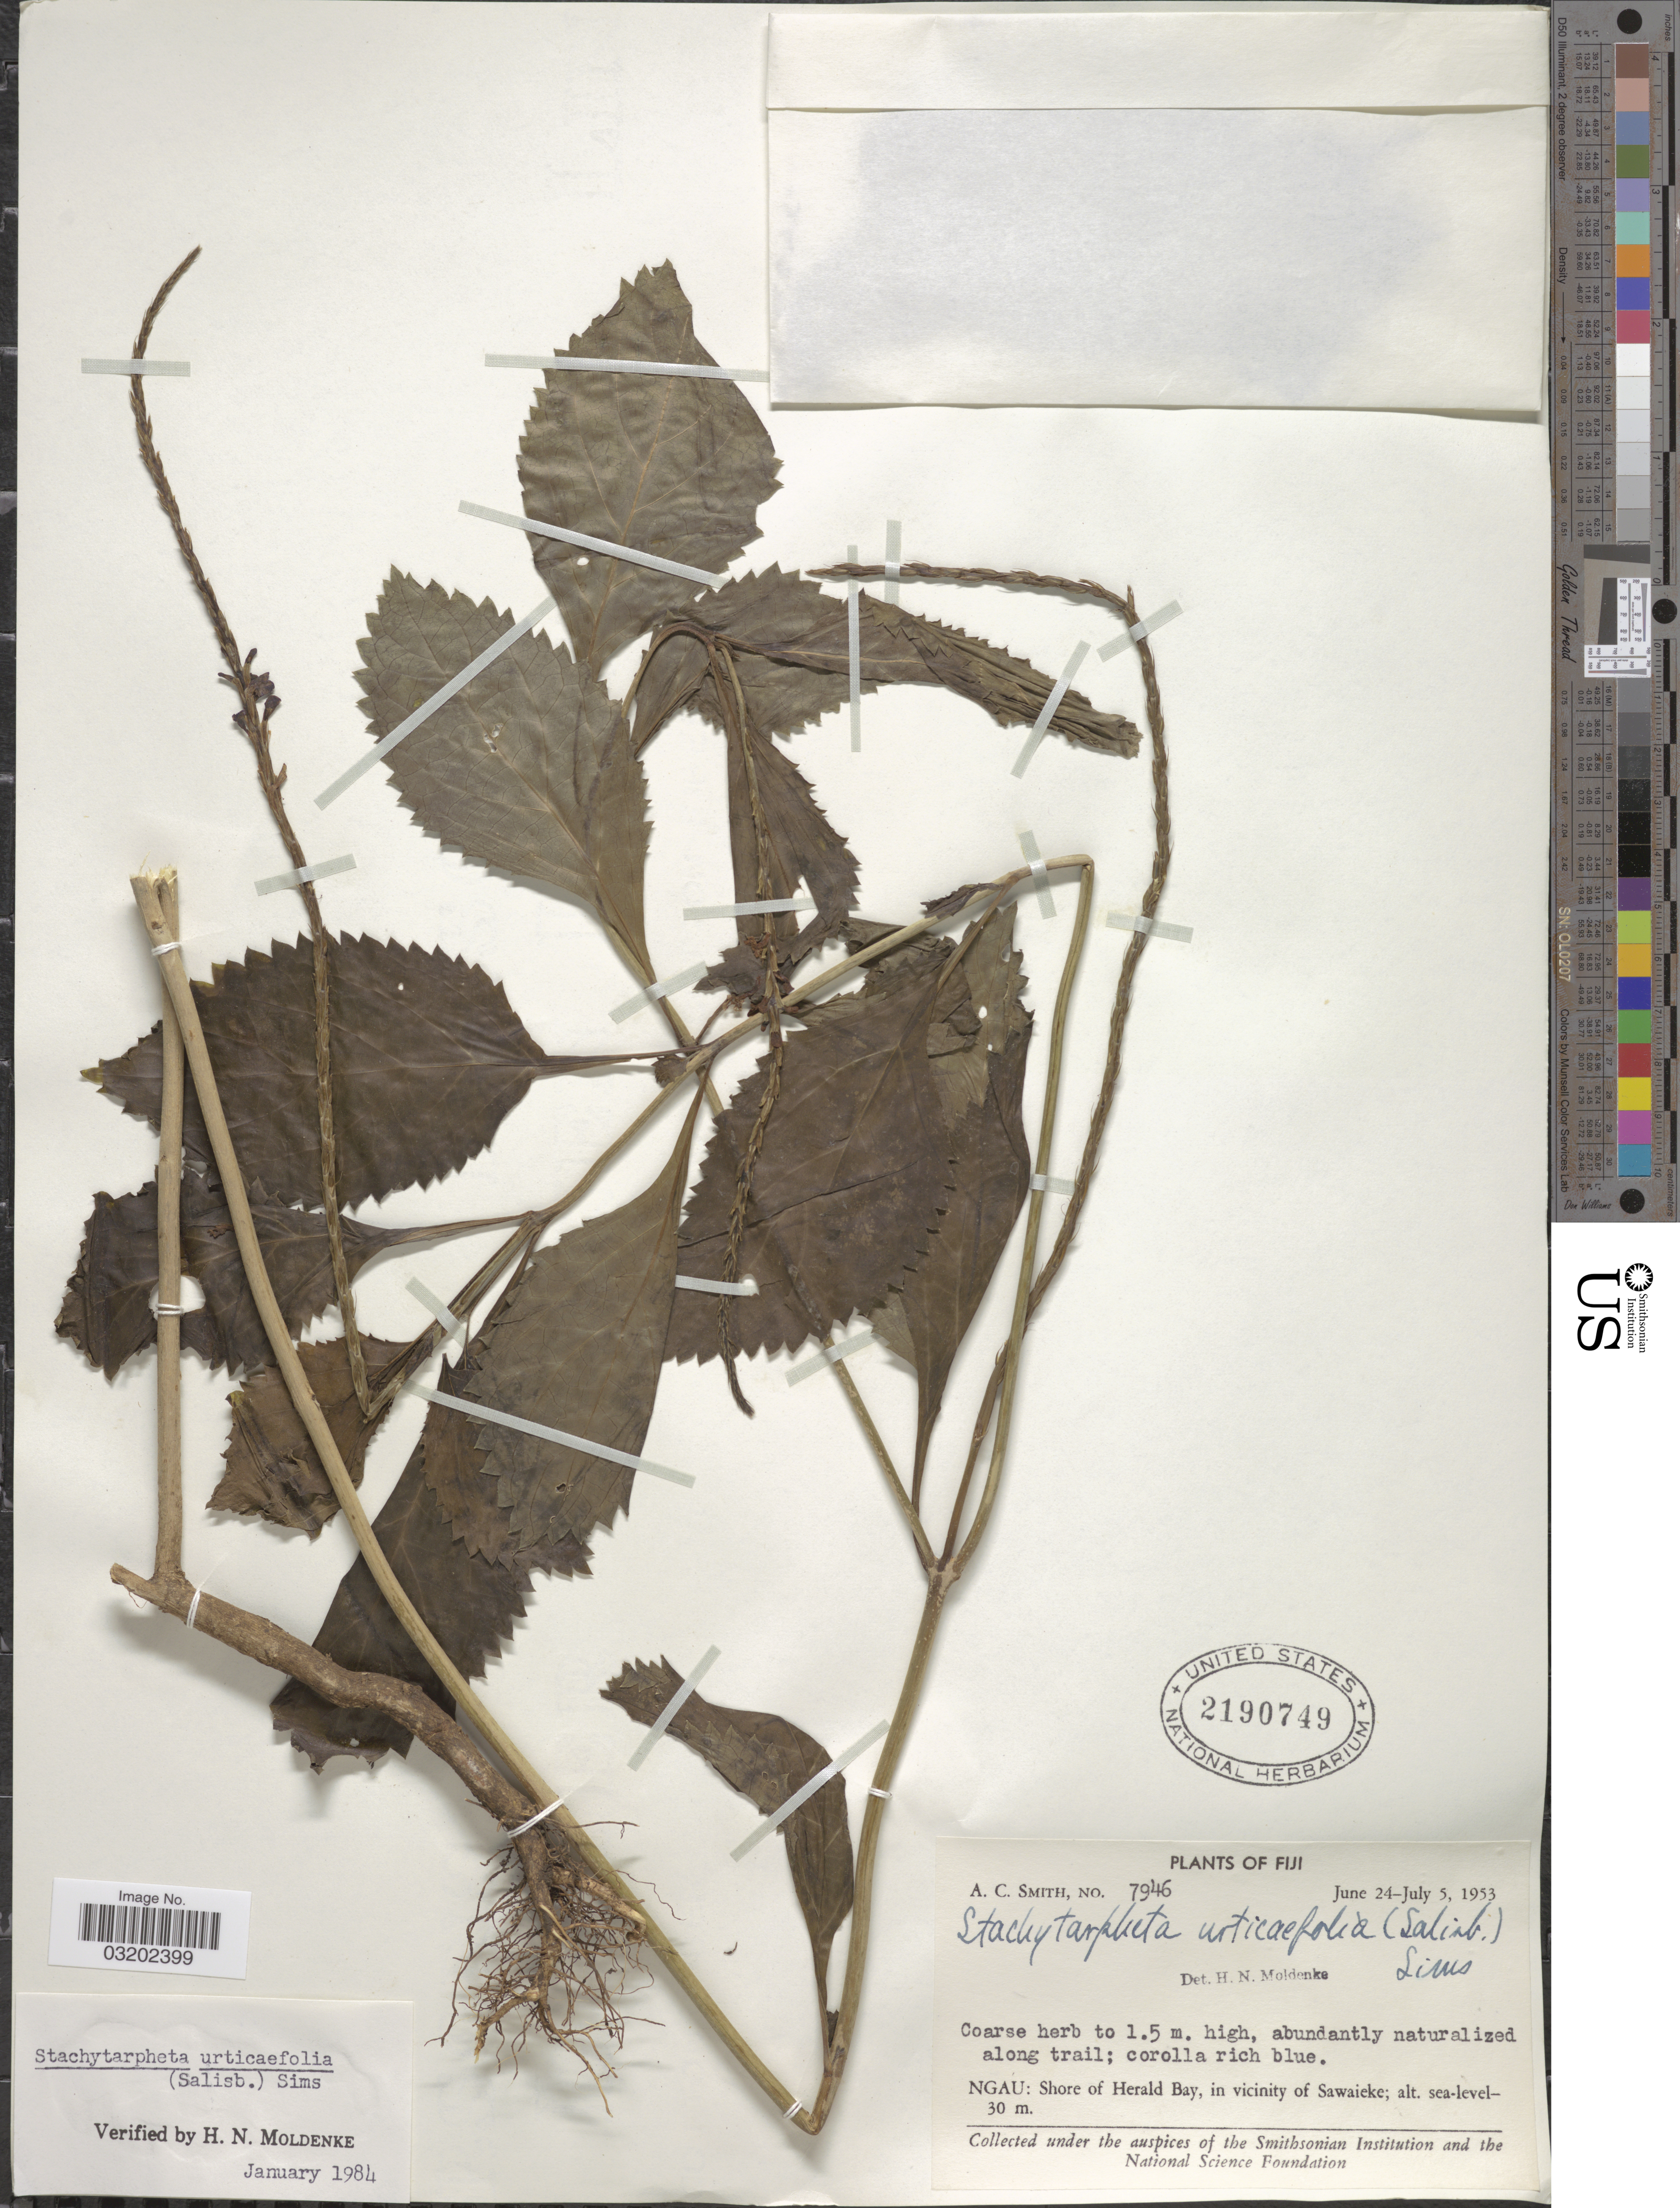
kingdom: Plantae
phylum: Tracheophyta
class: Magnoliopsida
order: Lamiales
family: Verbenaceae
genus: Stachytarpheta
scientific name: Stachytarpheta urticifolia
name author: Sims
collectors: A. C. Smith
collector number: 7946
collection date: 1953-06-24/1953-07-05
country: Fiji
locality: Ngau: Shore of Herald Bay, in vicinity of Sawaieke.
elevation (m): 0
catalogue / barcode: US 2190749